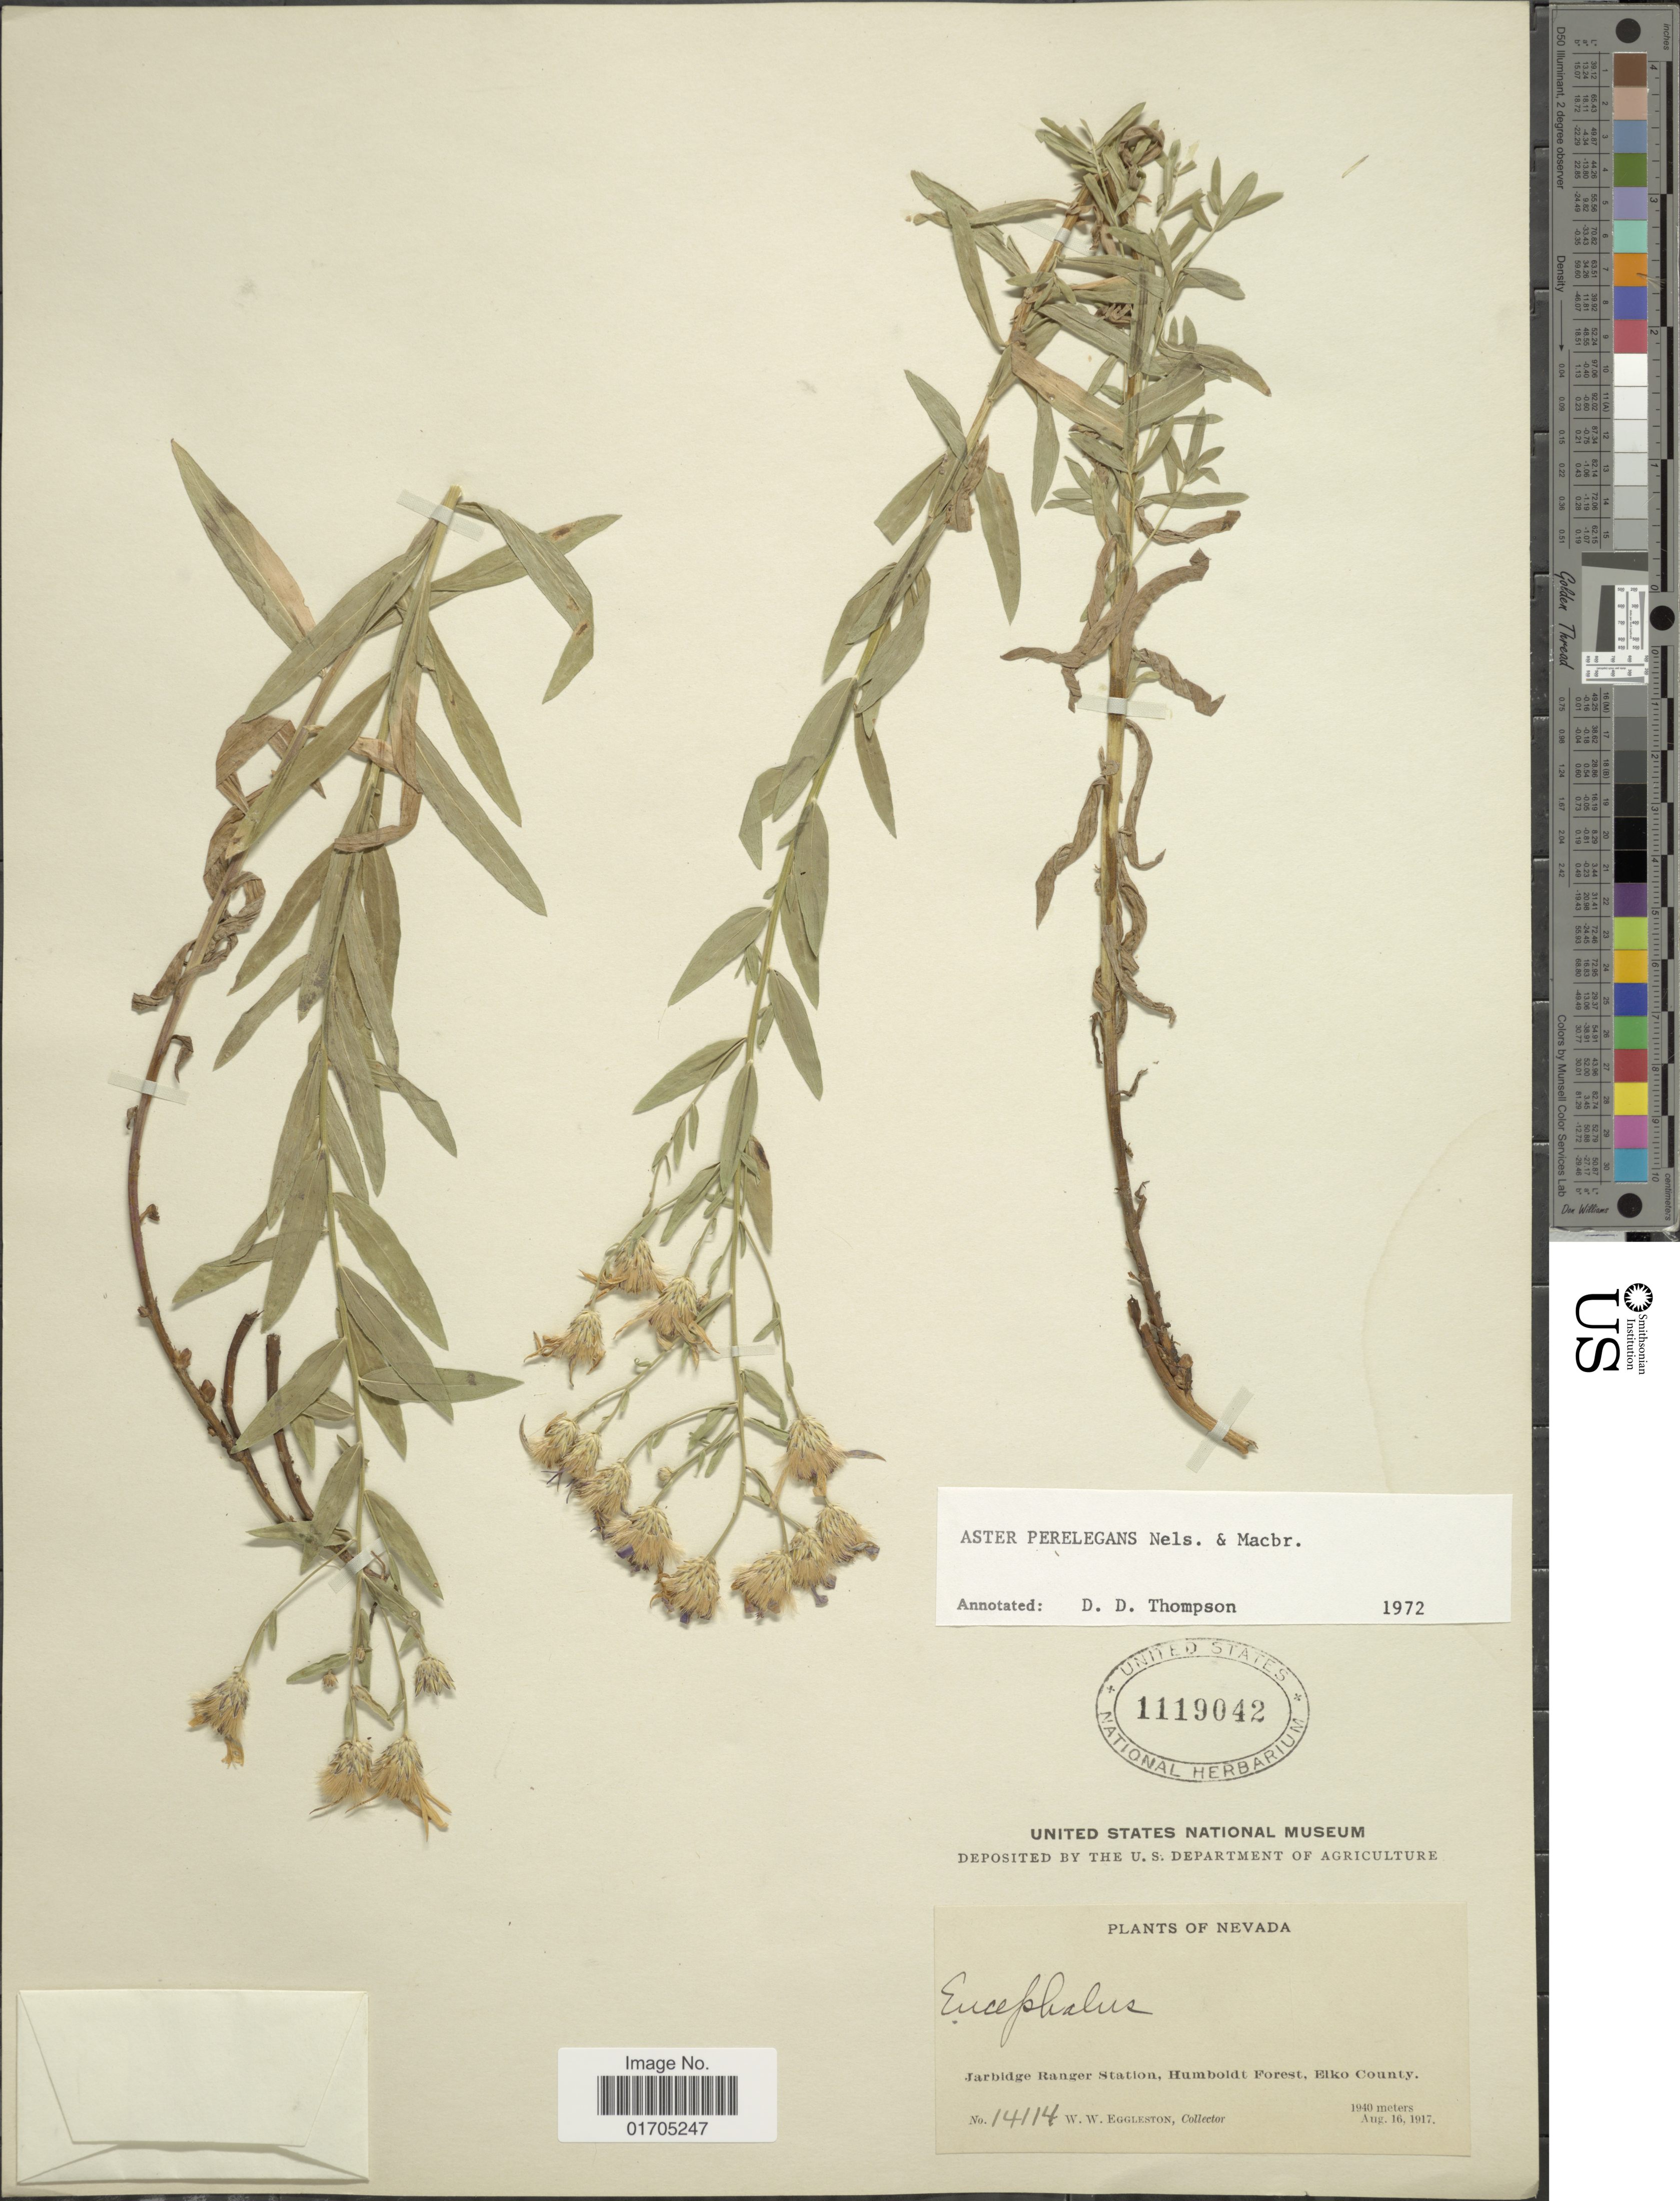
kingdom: Plantae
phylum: Tracheophyta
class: Magnoliopsida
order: Asterales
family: Asteraceae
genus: Eucephalus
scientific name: Eucephalus elegans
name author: Nutt.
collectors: W. W. Eggleston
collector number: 14114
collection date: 1917-08-16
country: United States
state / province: Nevada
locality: Jarbidge Ranger Station, Humboldt Forest, Elko County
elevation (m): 1940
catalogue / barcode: US 1119042